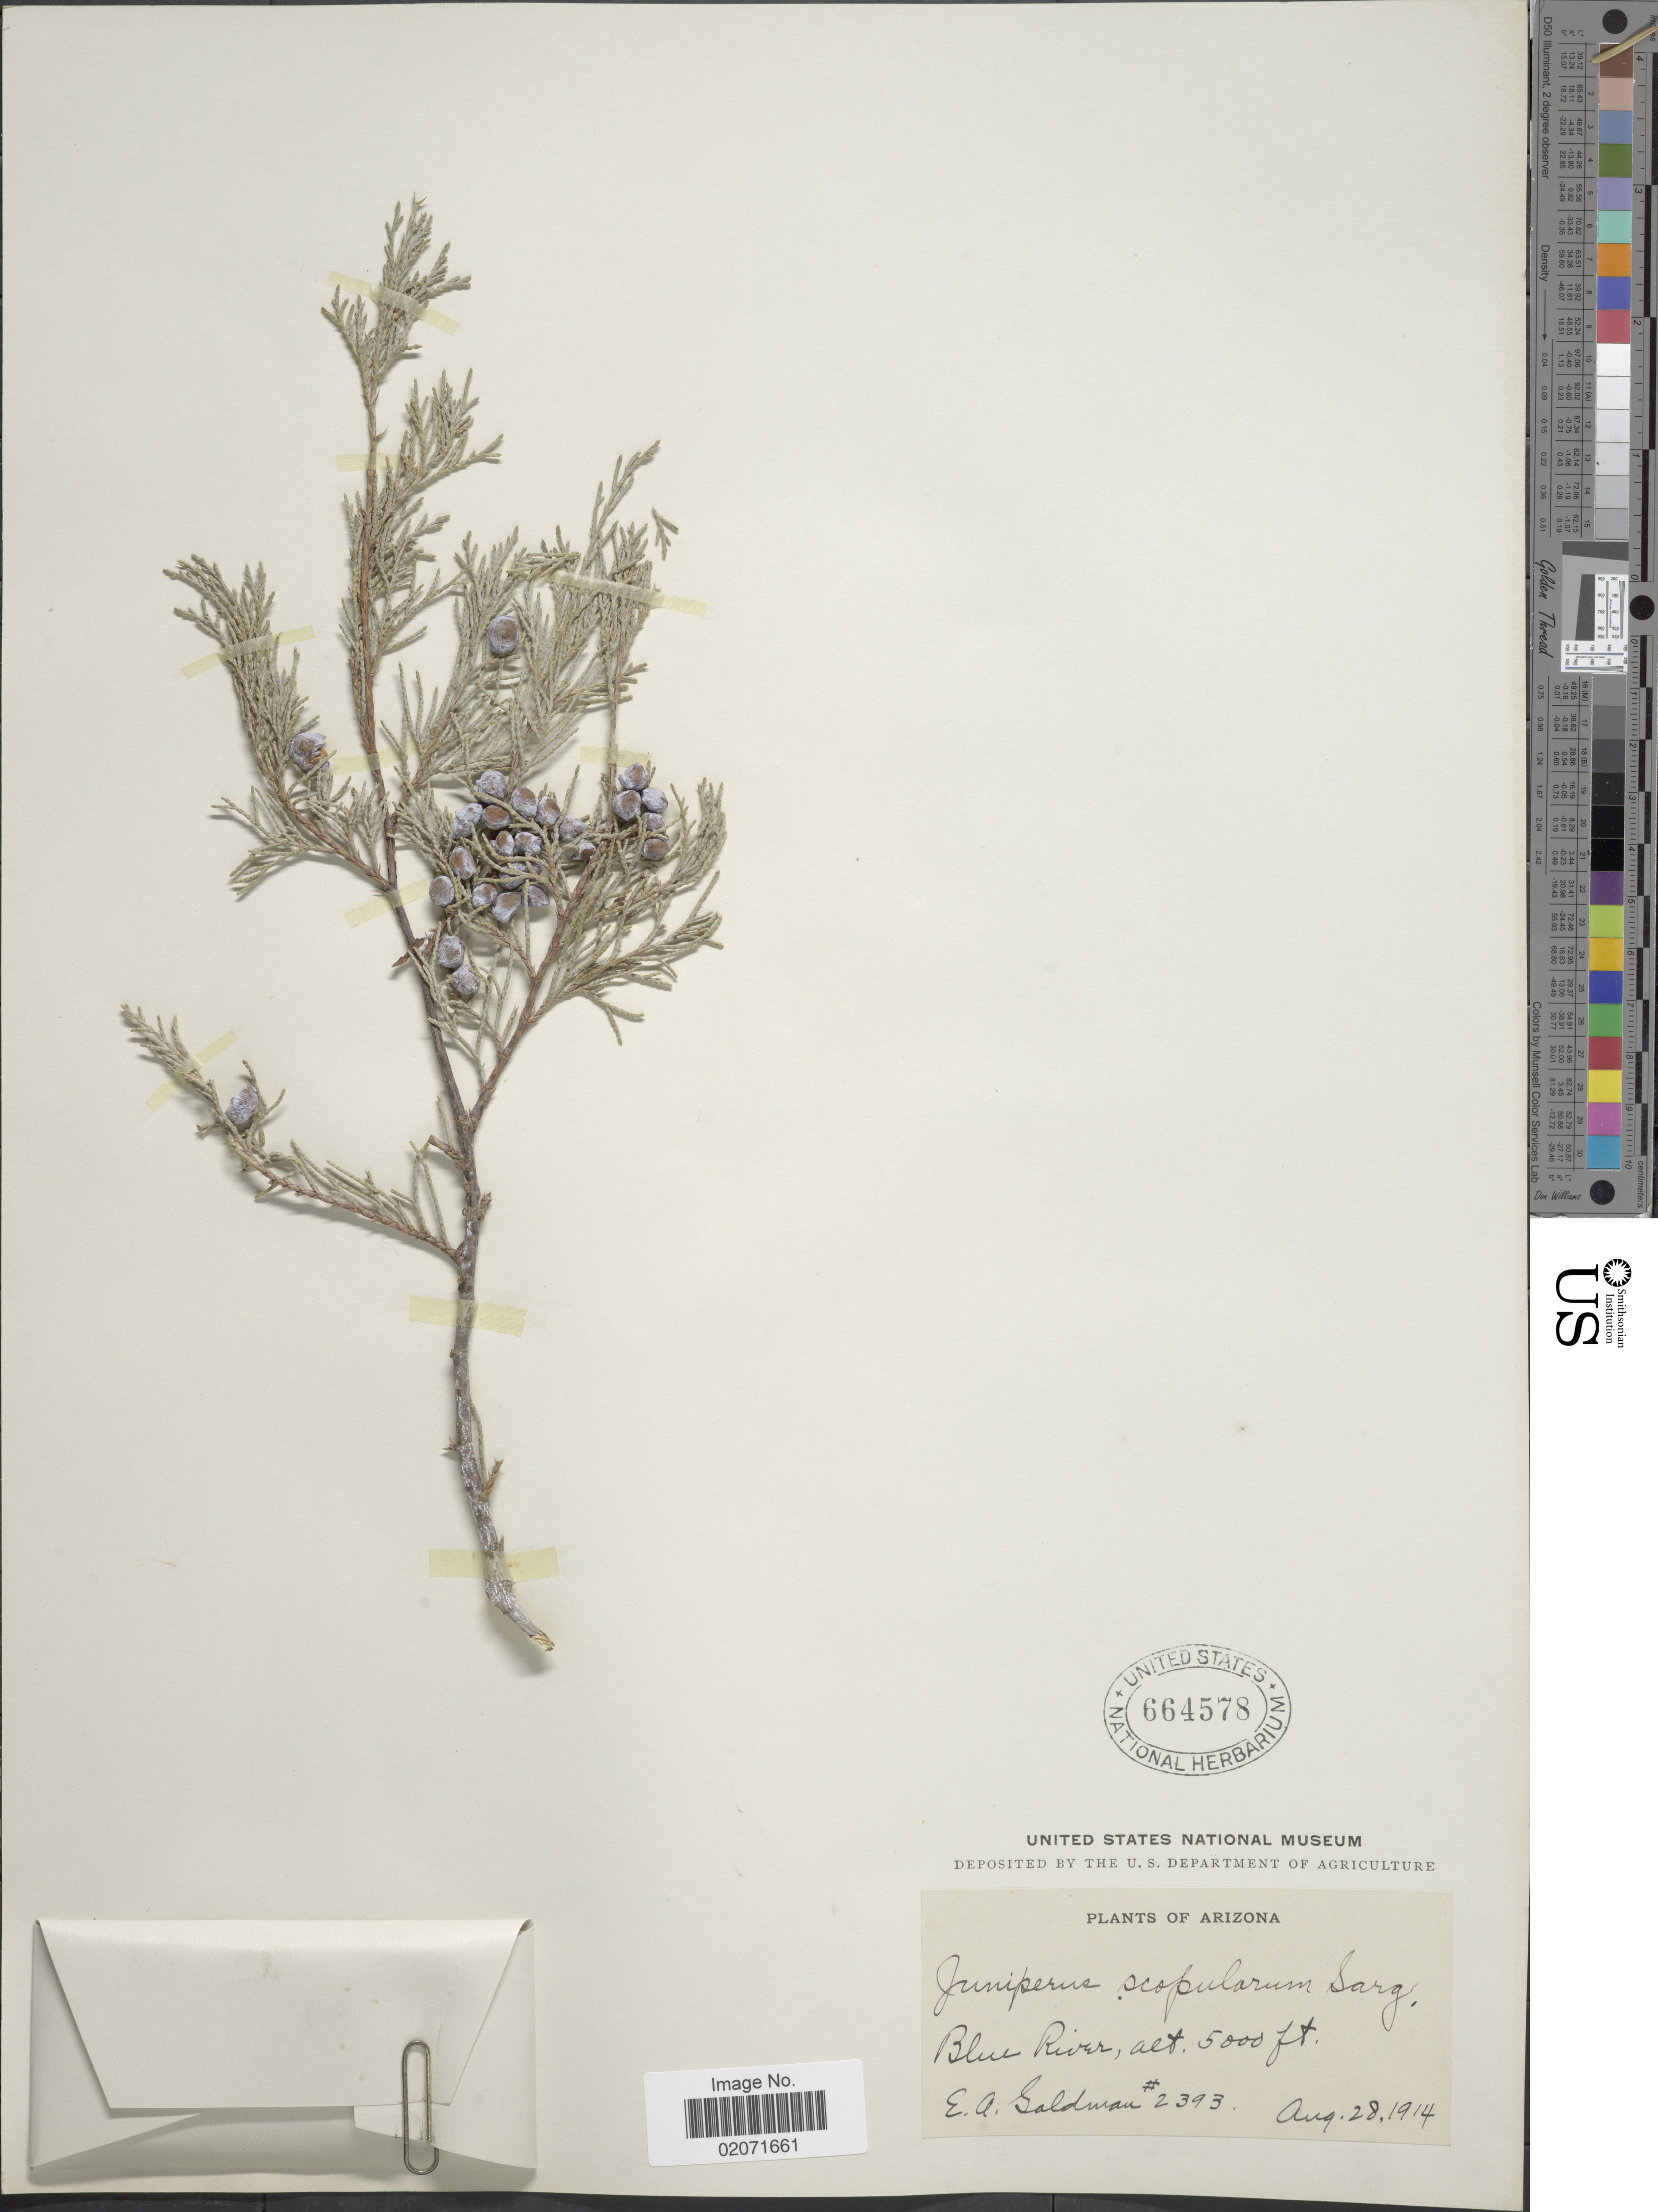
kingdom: Plantae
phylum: Tracheophyta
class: Pinopsida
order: Pinales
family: Cupressaceae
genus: Juniperus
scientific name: Juniperus scopulorum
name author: Sarg.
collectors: E. A. Goldman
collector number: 2393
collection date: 1914-08-28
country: United States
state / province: Arizona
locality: Blue River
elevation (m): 1524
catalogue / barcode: US 664578